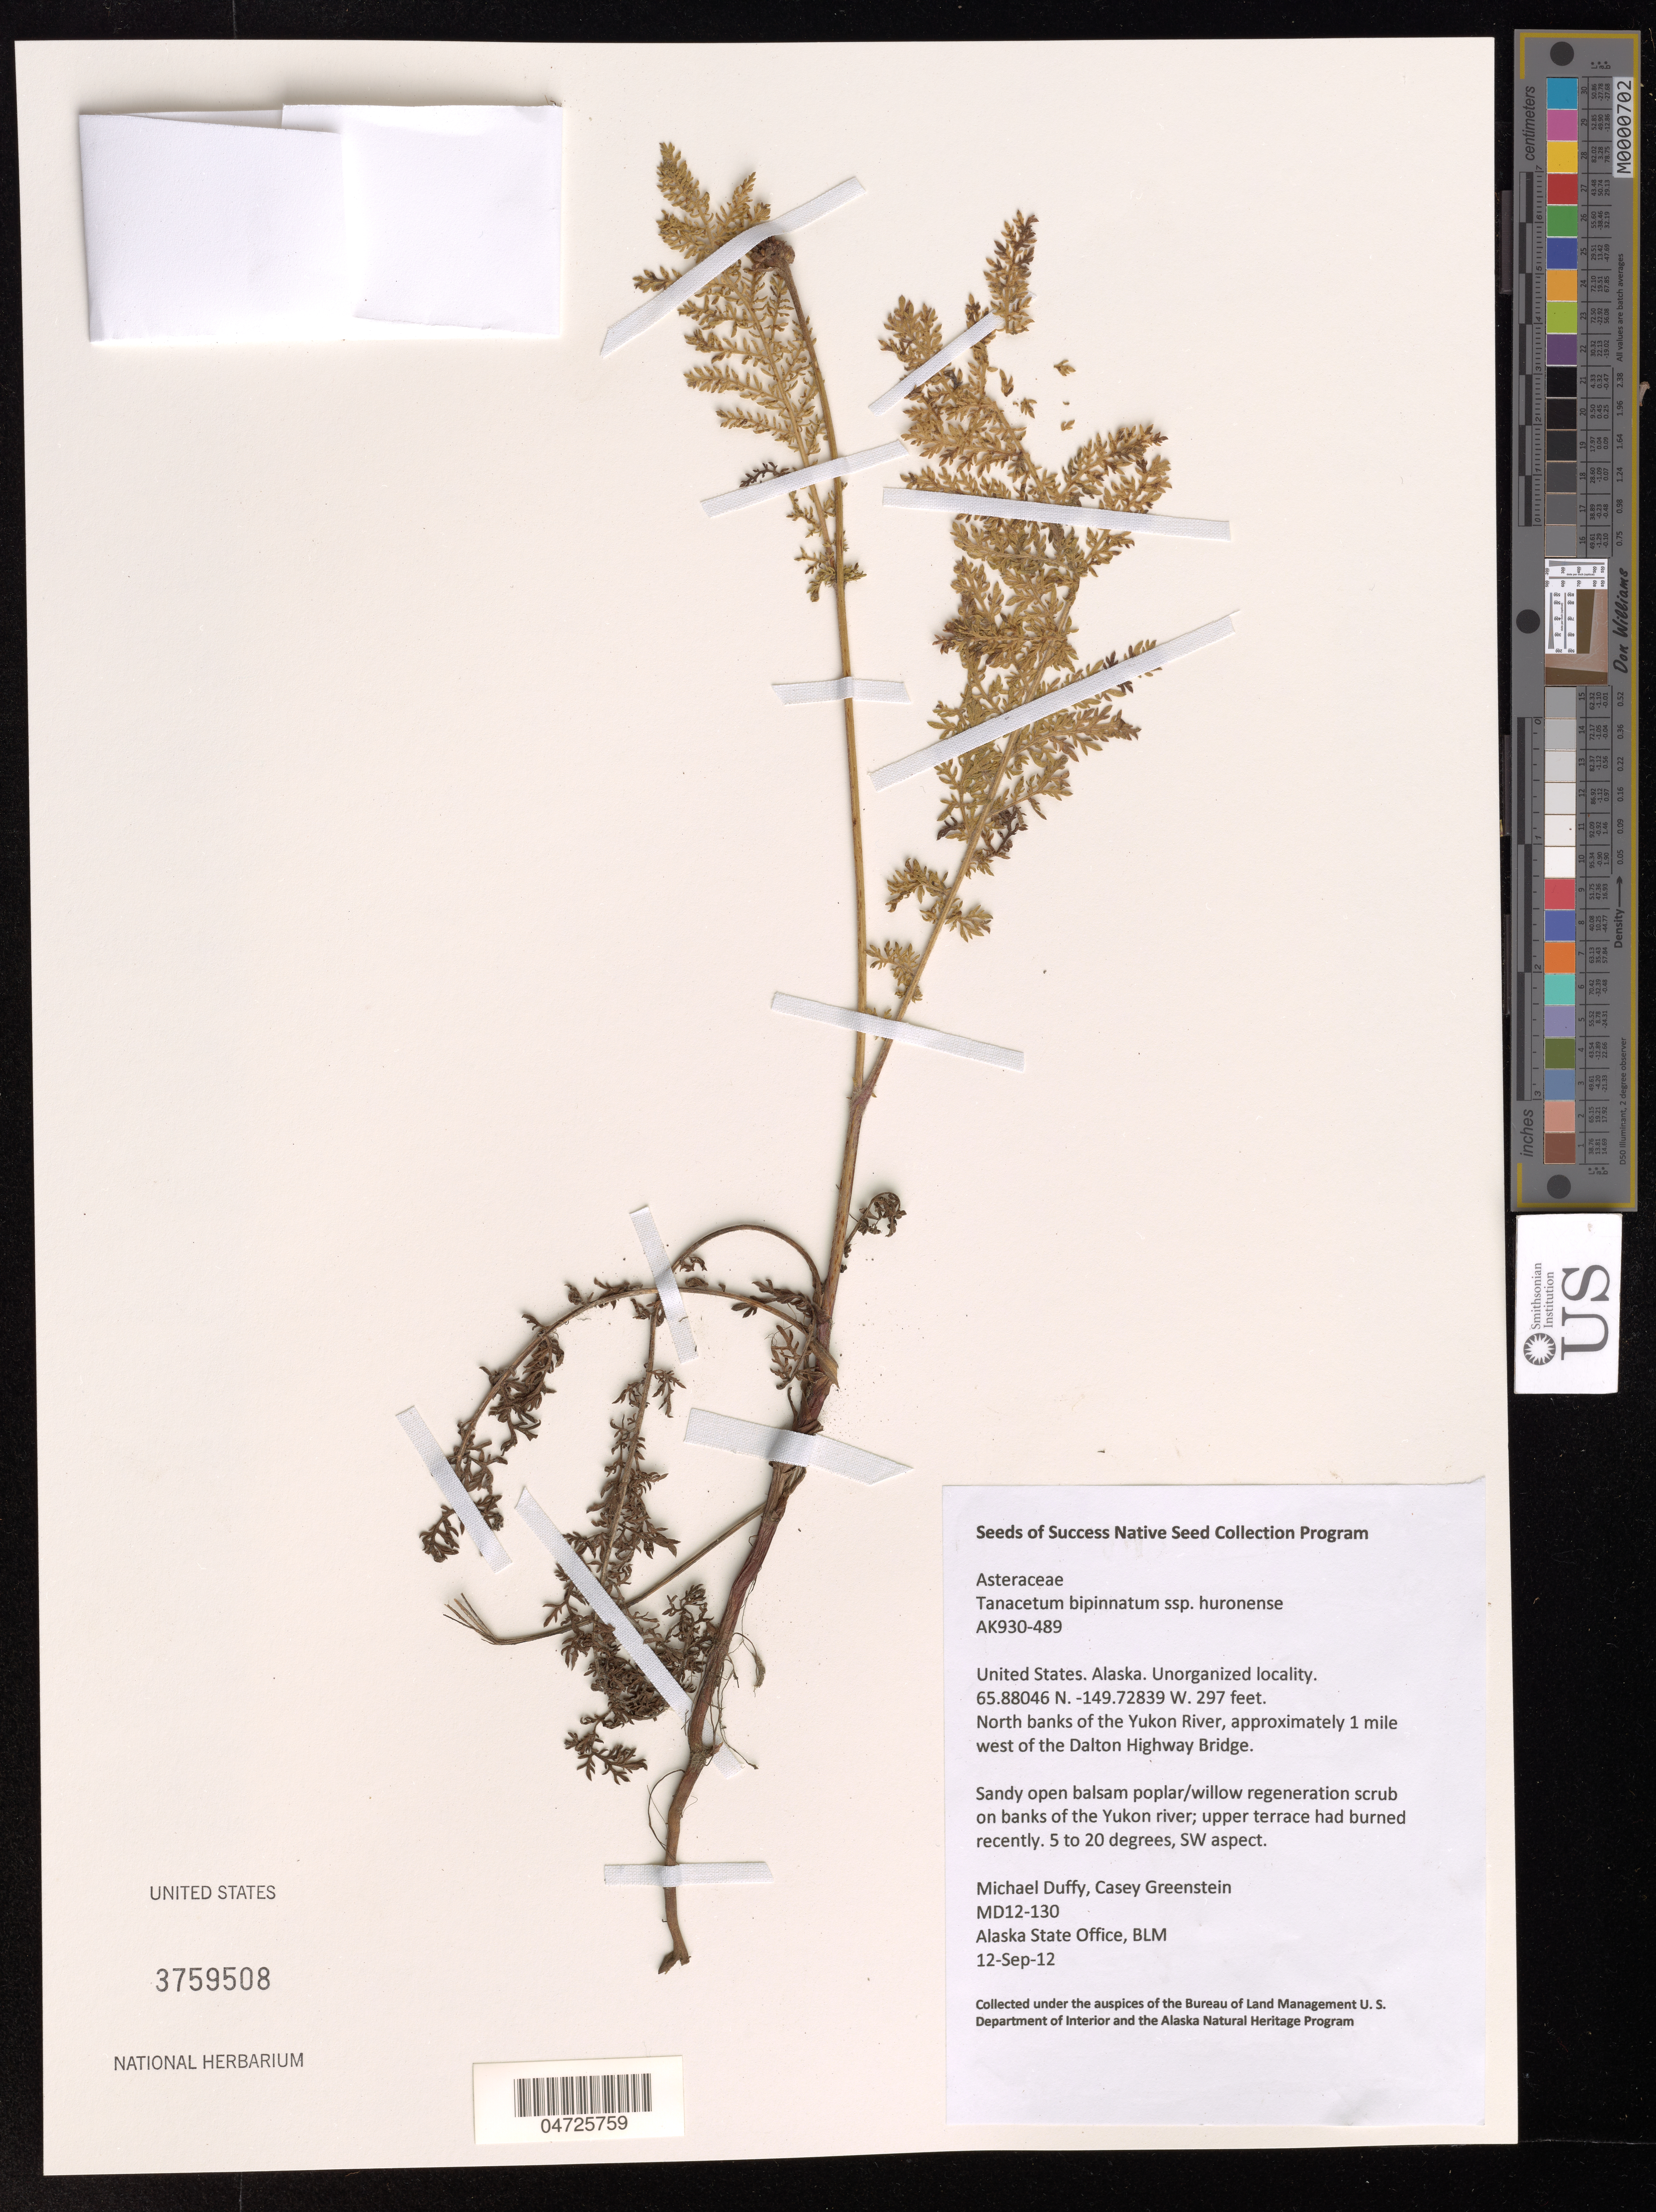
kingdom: Plantae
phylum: Tracheophyta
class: Magnoliopsida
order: Asterales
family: Asteraceae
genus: Tanacetum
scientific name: Tanacetum bipinnatum subsp. huronense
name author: (Nutt.) Breitung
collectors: M. Duffy & C. Greenstein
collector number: MD12-130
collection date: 2012-09-12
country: United States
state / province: Alaska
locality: North banks of the Yukon River, approximately 1 mile west of the Dalton Highway Bridge.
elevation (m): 91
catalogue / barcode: US 3759508